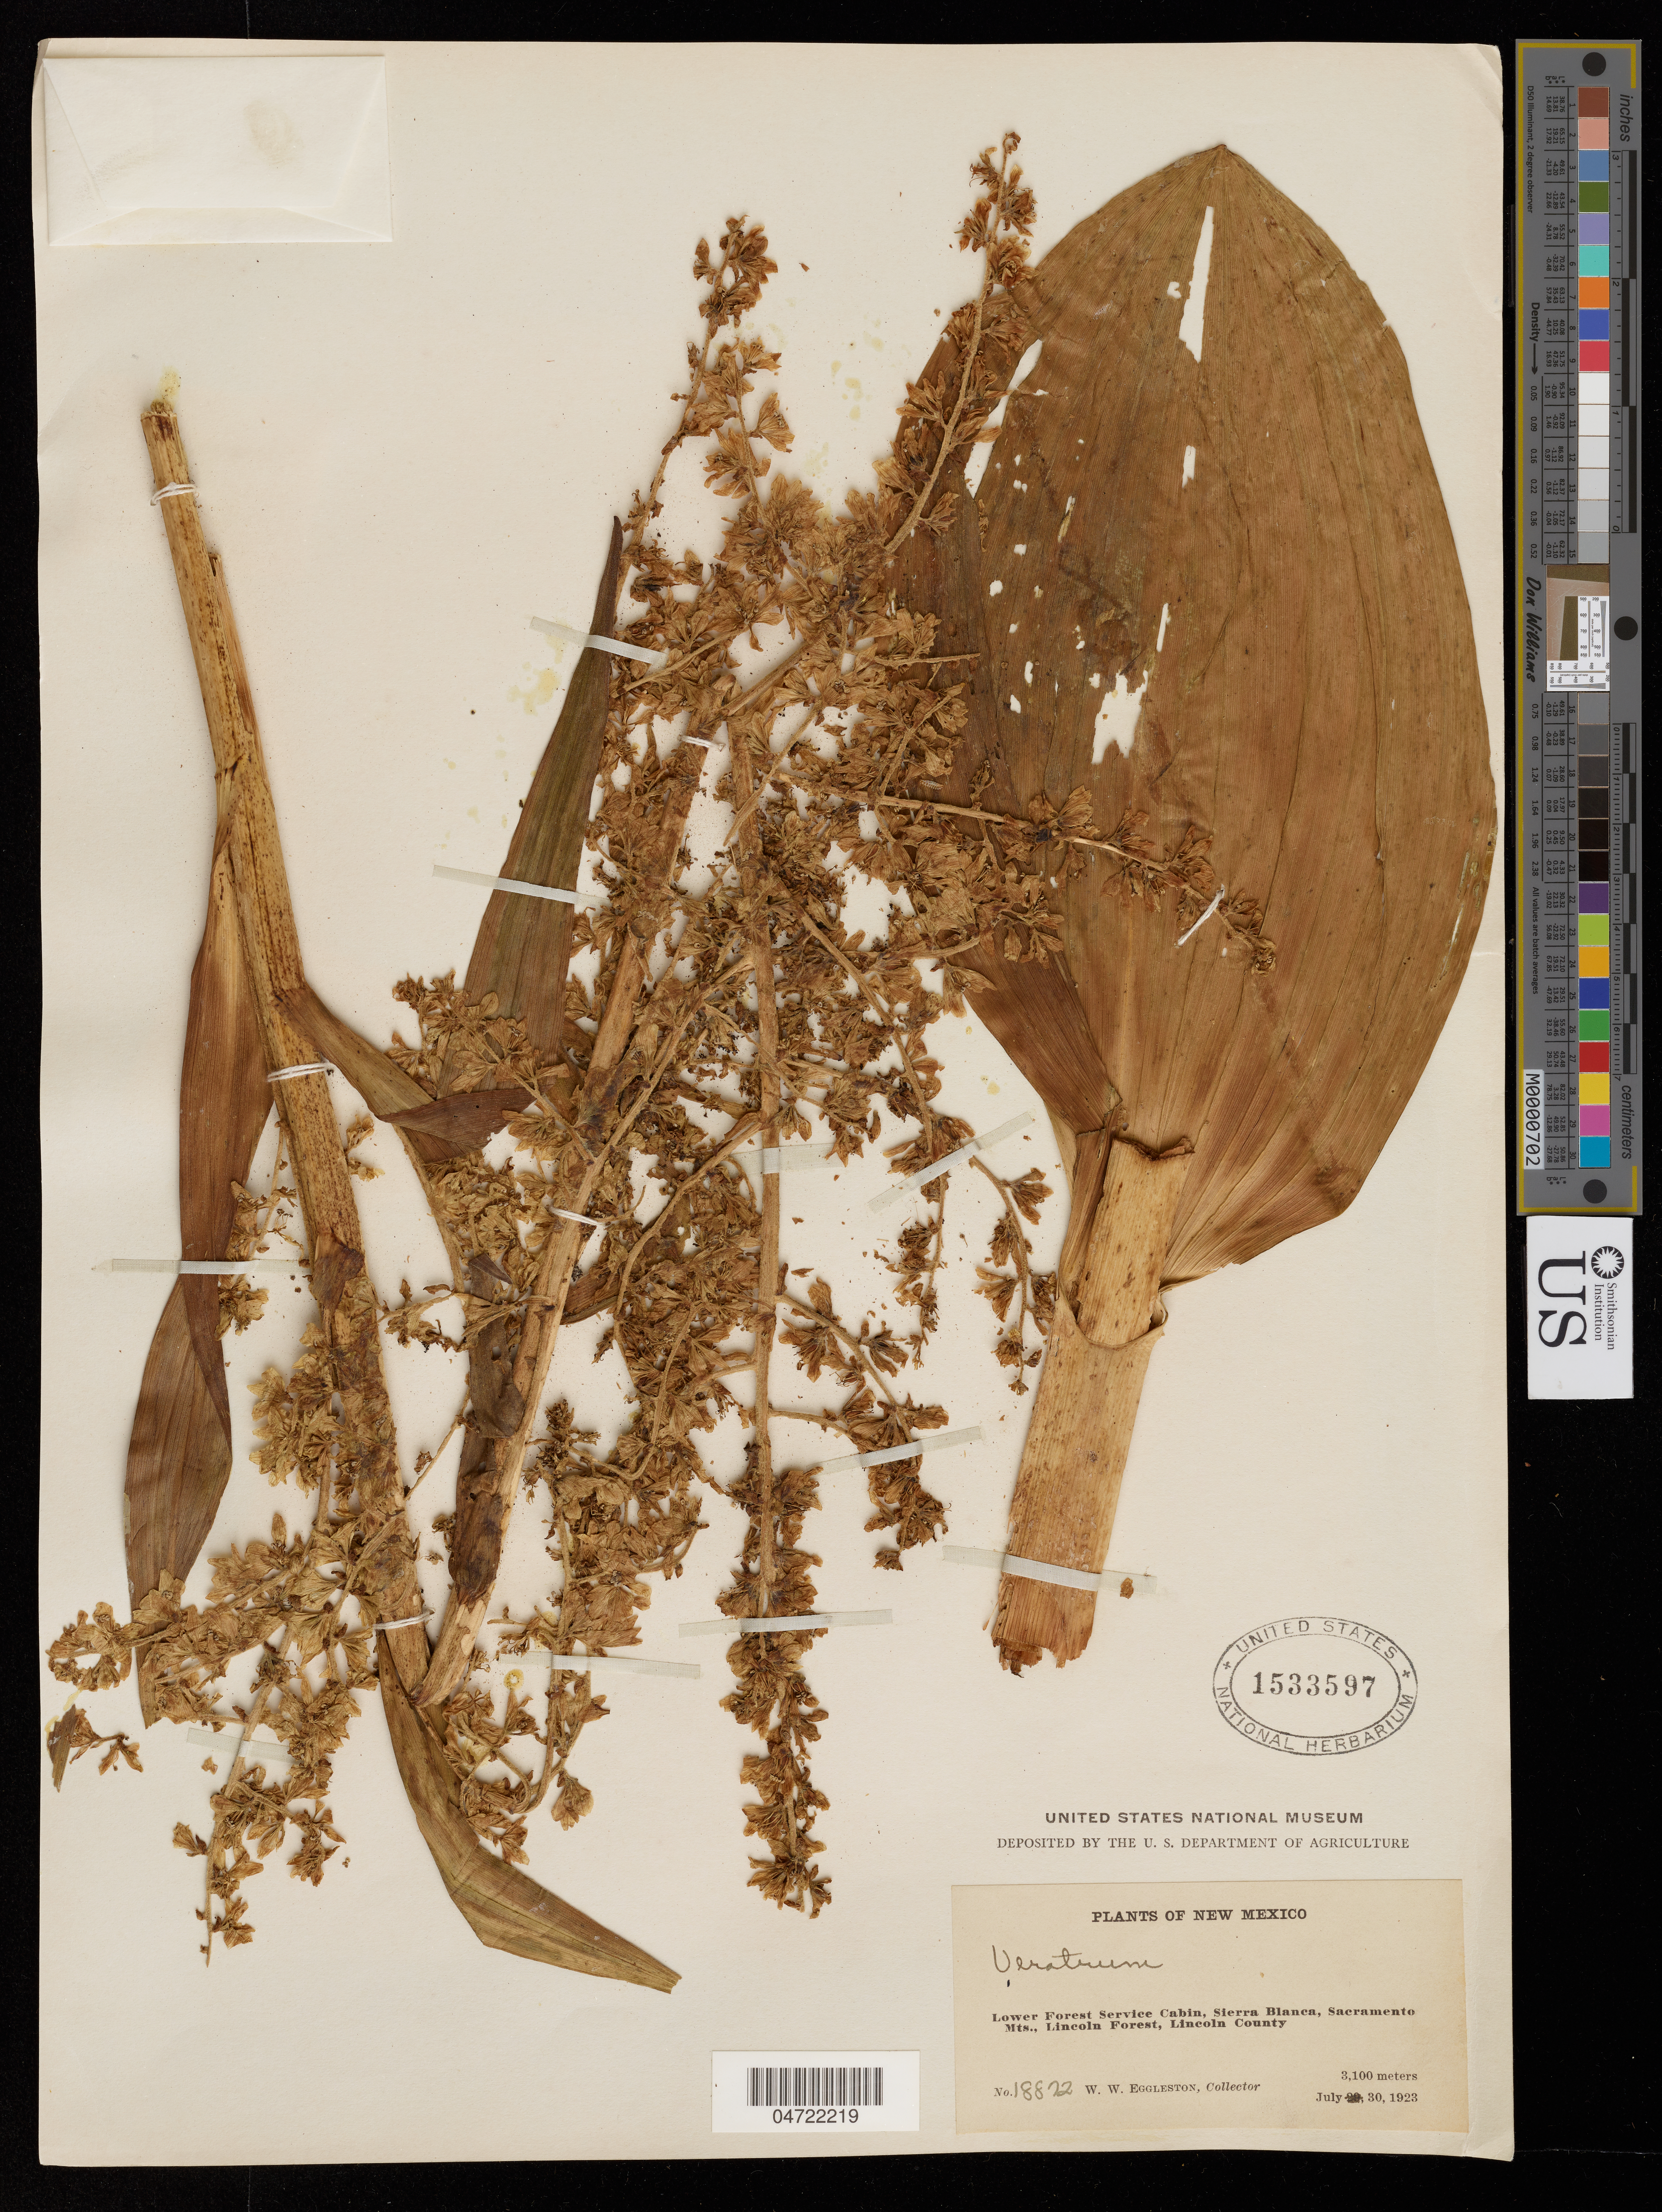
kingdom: Plantae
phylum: Tracheophyta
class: Liliopsida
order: Liliales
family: Melanthiaceae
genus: Veratrum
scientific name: Veratrum sp.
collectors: W. W. Eggleston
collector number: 18872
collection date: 1923-07-30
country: United States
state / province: New Mexico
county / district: Lincoln County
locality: Lower Forest Service Cabin, Sierra Blanca, Sacramento Mts., Lincoln Forest.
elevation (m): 3100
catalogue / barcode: US 1533597